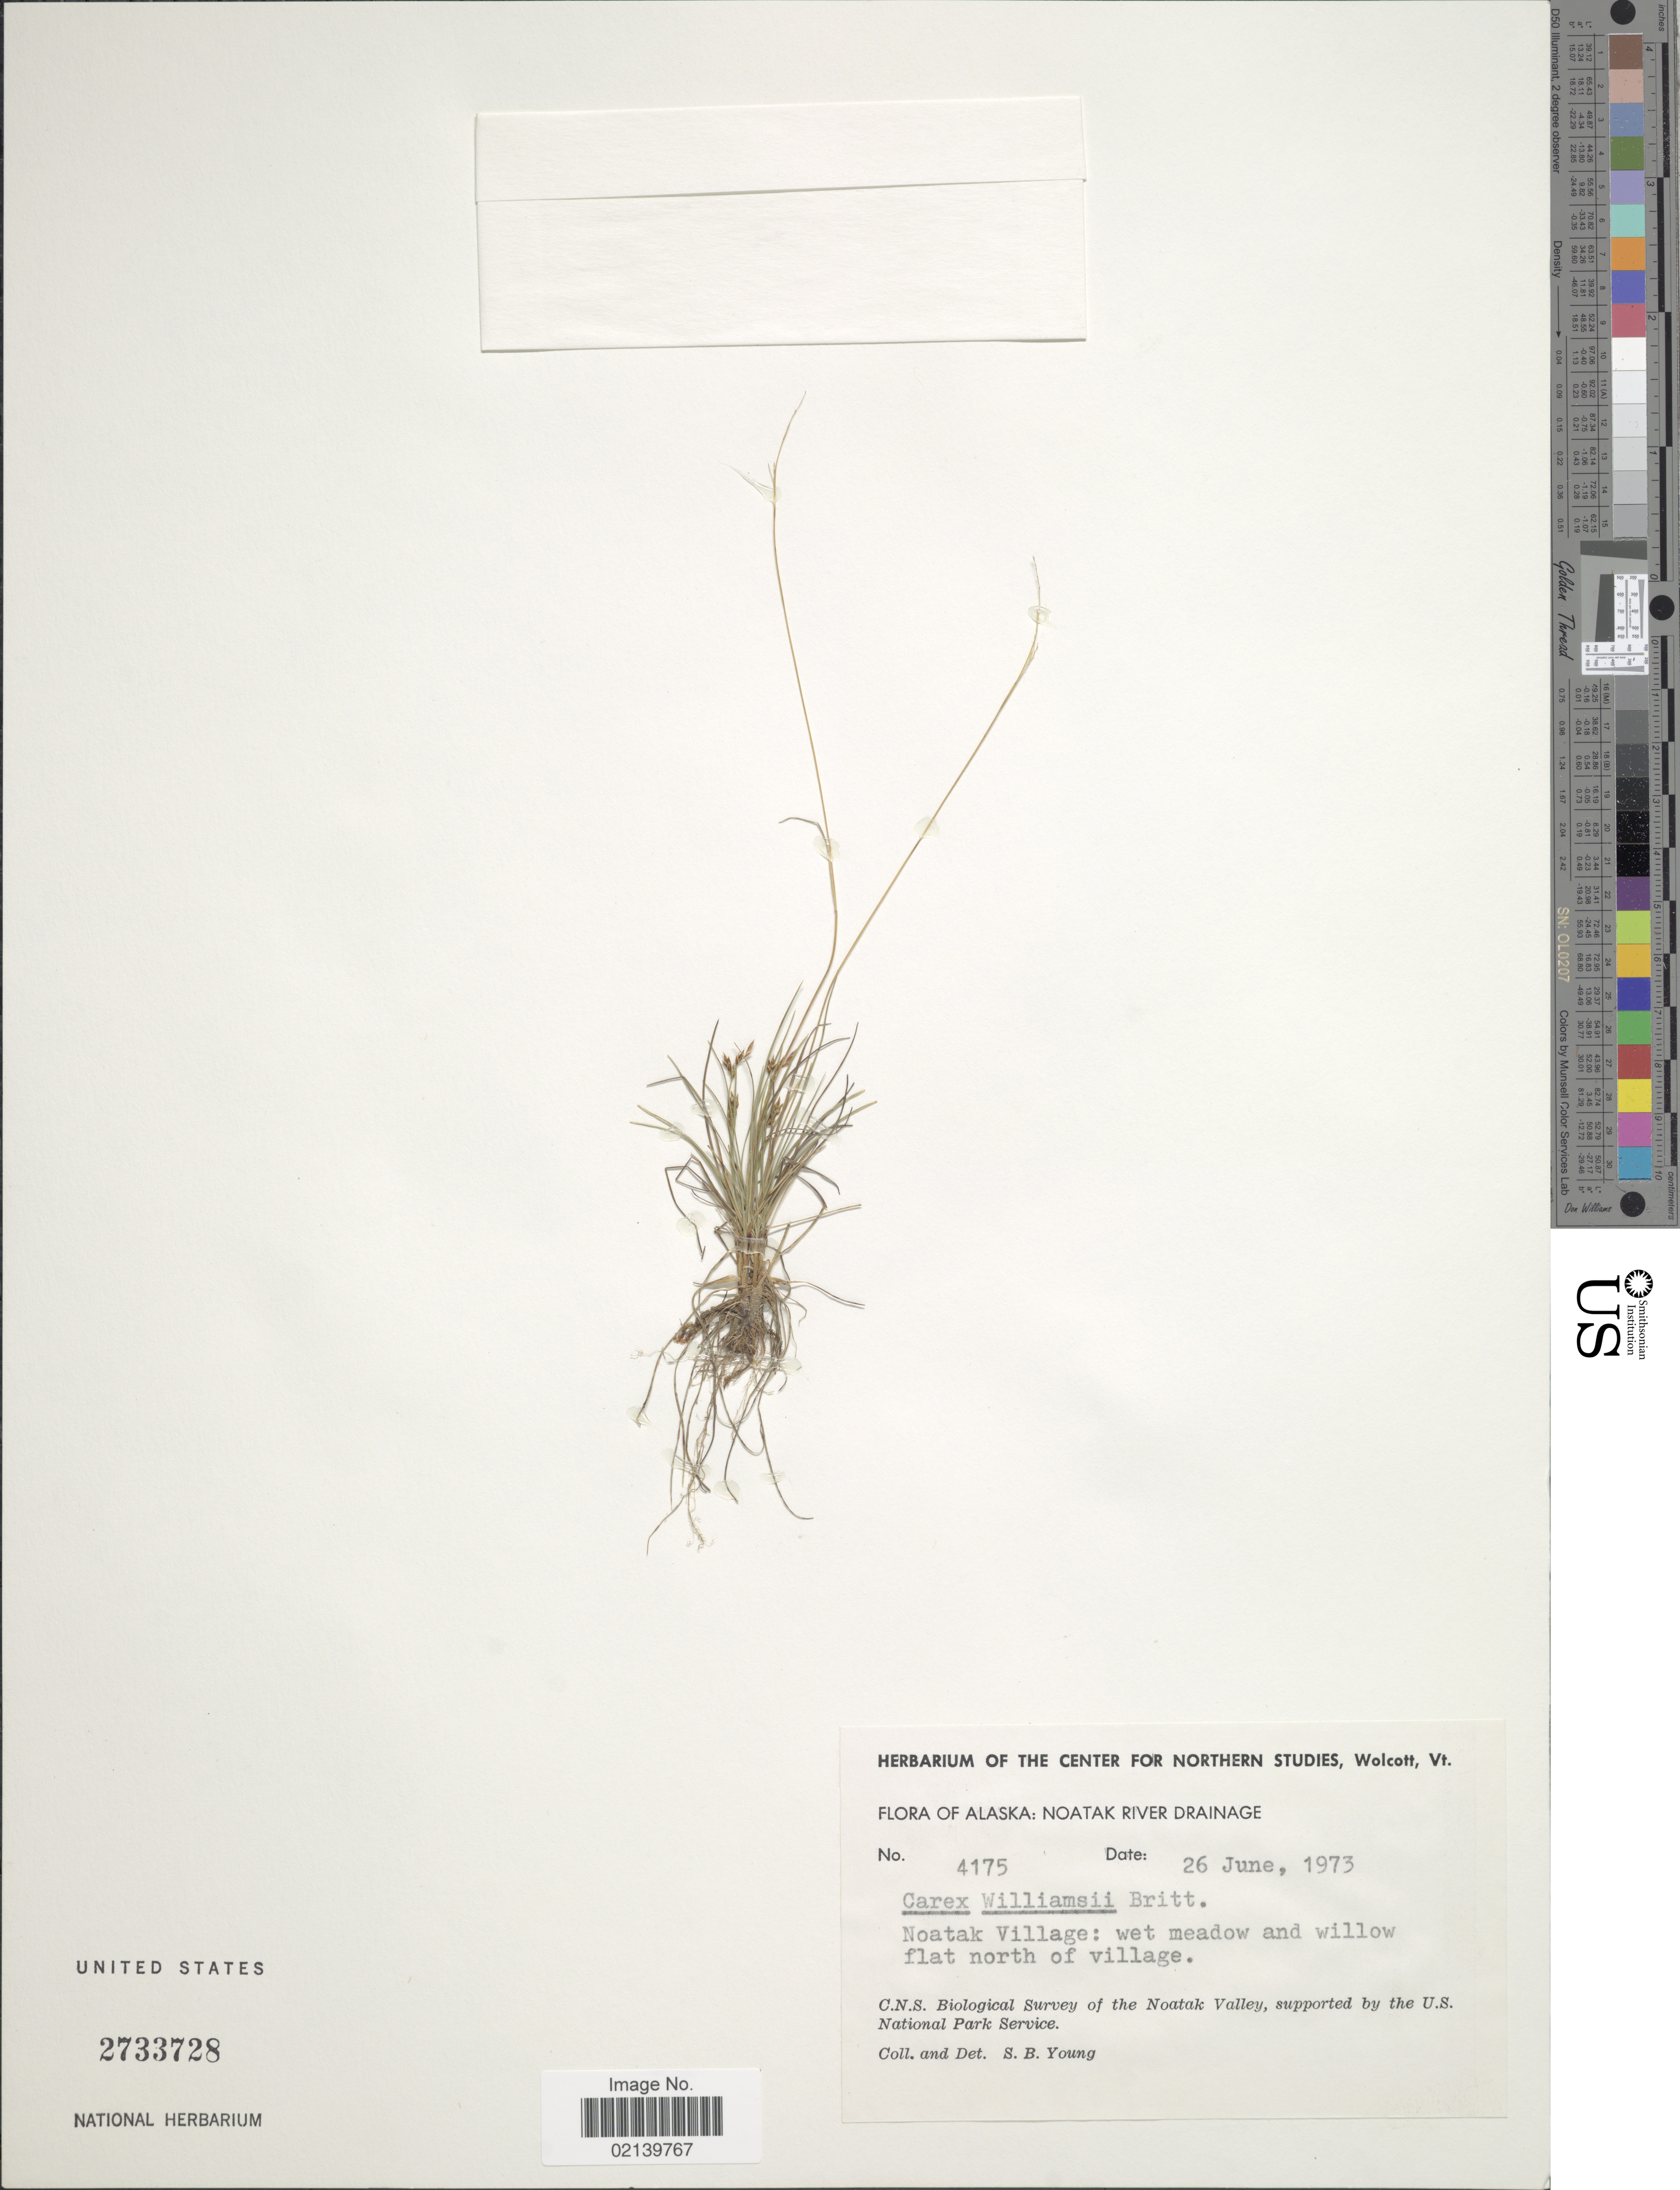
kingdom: Plantae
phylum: Tracheophyta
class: Liliopsida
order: Poales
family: Cyperaceae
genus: Carex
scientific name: Carex williamsii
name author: Britton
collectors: S. Young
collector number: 4175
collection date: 1973-06-26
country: United States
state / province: Alaska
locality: Alaska: Noatak River Drainage, Noatak Village: wet meadow and willow flat north of village.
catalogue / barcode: US 2733728